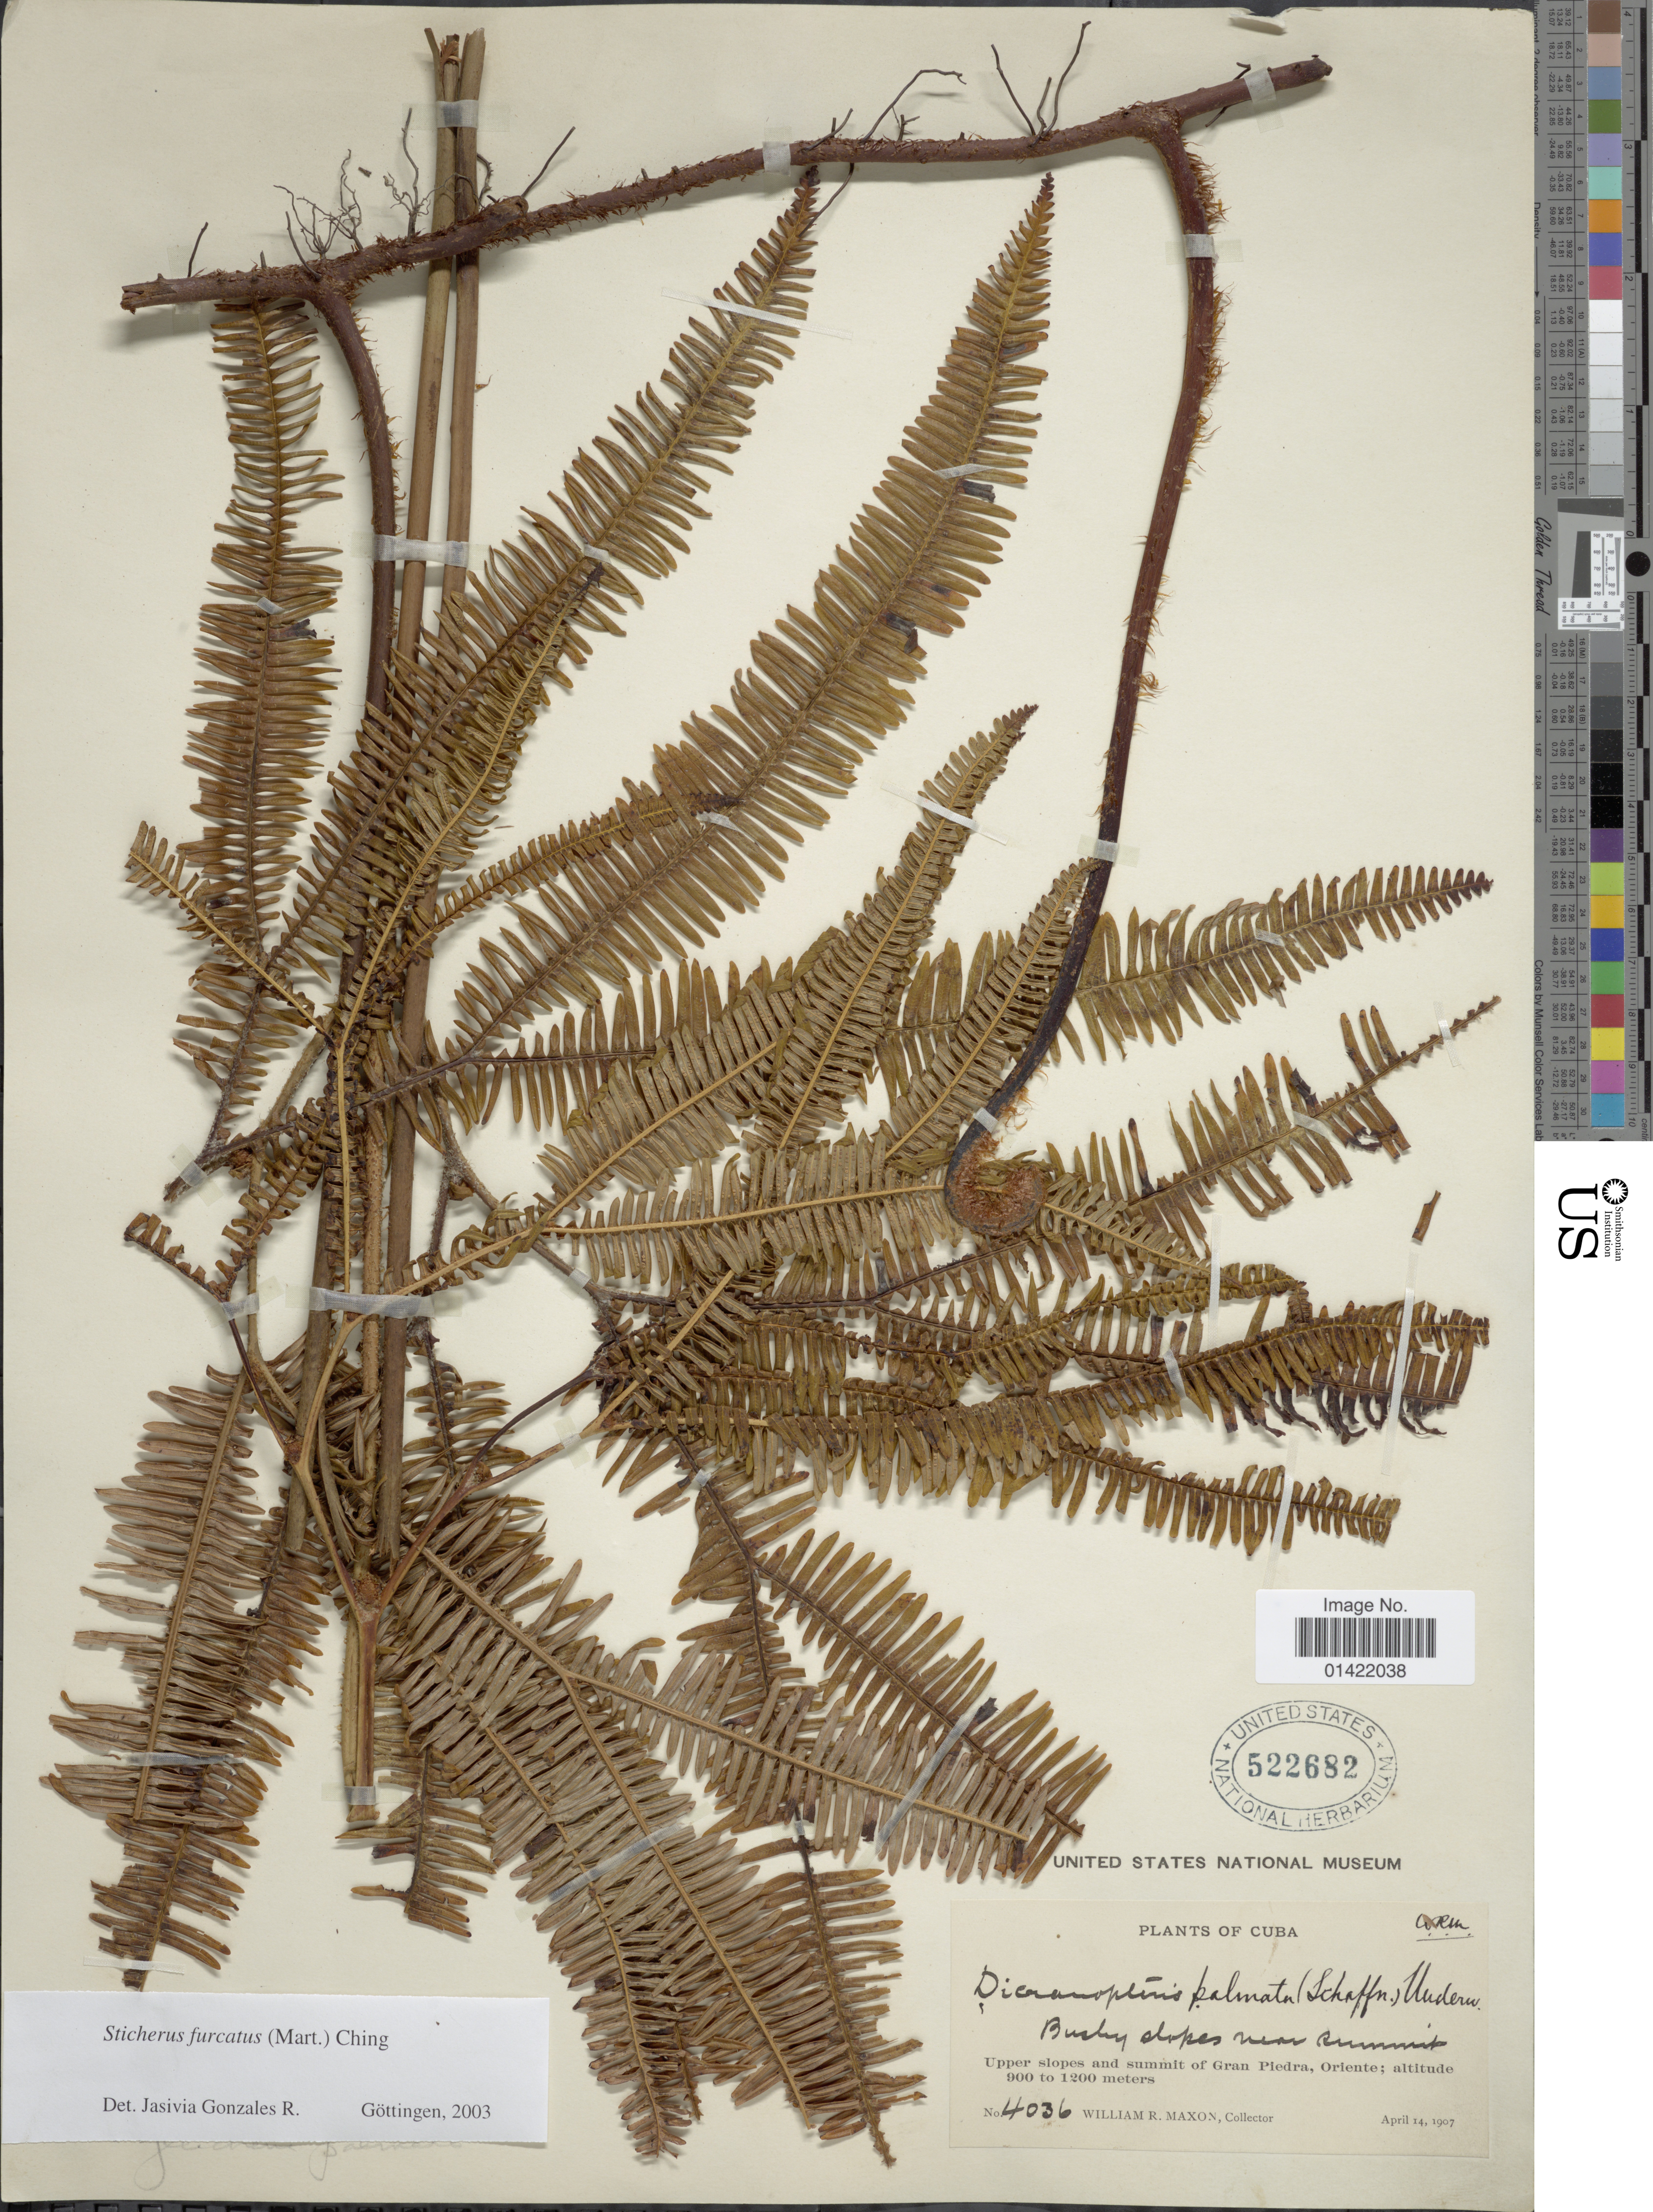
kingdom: Plantae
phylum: Tracheophyta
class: Polypodiopsida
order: Gleicheniales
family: Gleicheniaceae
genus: Sticherus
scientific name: Sticherus furcatus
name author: (L.) Ching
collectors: W. R. Maxon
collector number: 4036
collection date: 1907-04-14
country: Cuba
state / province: Oriente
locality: Bushy slopes near summit. Upper slopes and summit of Gran Piedra.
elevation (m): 900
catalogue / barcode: US 522682